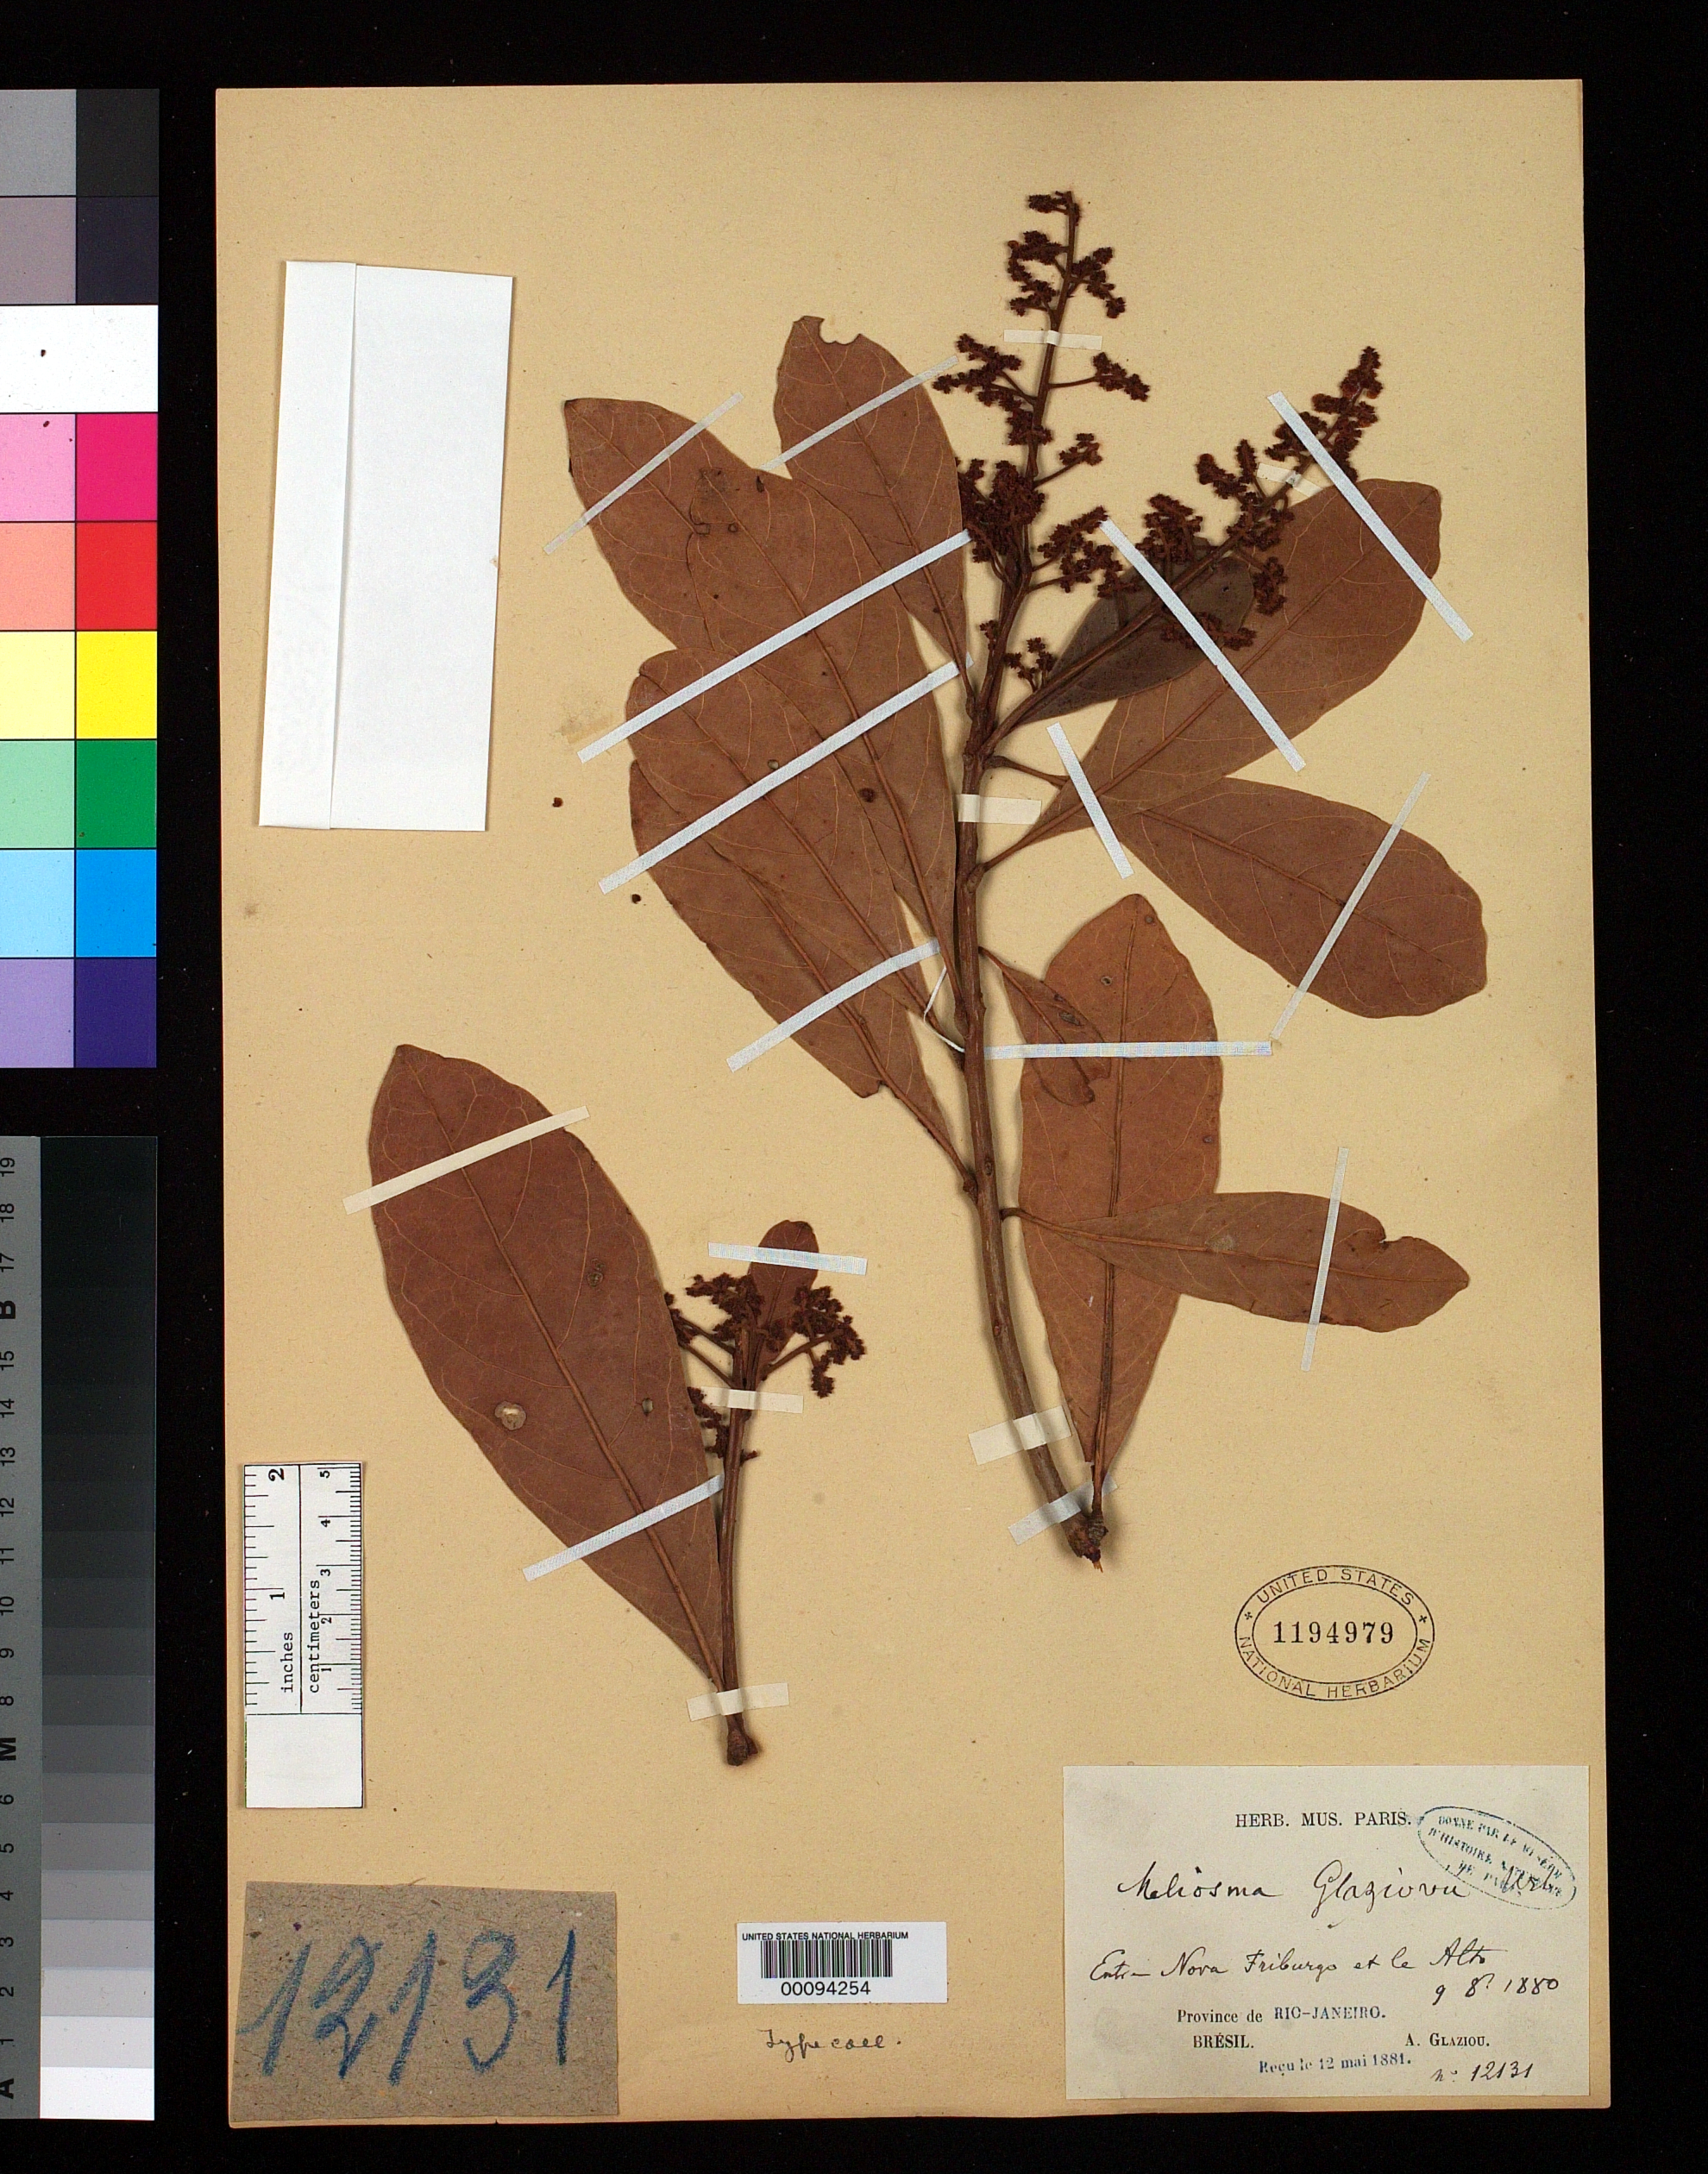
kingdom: Plantae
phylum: Tracheophyta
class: Magnoliopsida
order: Proteales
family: Sabiaceae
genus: Meliosma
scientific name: Meliosma glaziovii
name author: Urb.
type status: Syntype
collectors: A. F. M. Glaziou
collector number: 12131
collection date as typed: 09 Aug 1880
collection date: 1880-08-09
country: Brazil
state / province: Rio de Janeiro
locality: Alto Macahe de Nova Friburgo.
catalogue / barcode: US 1194979